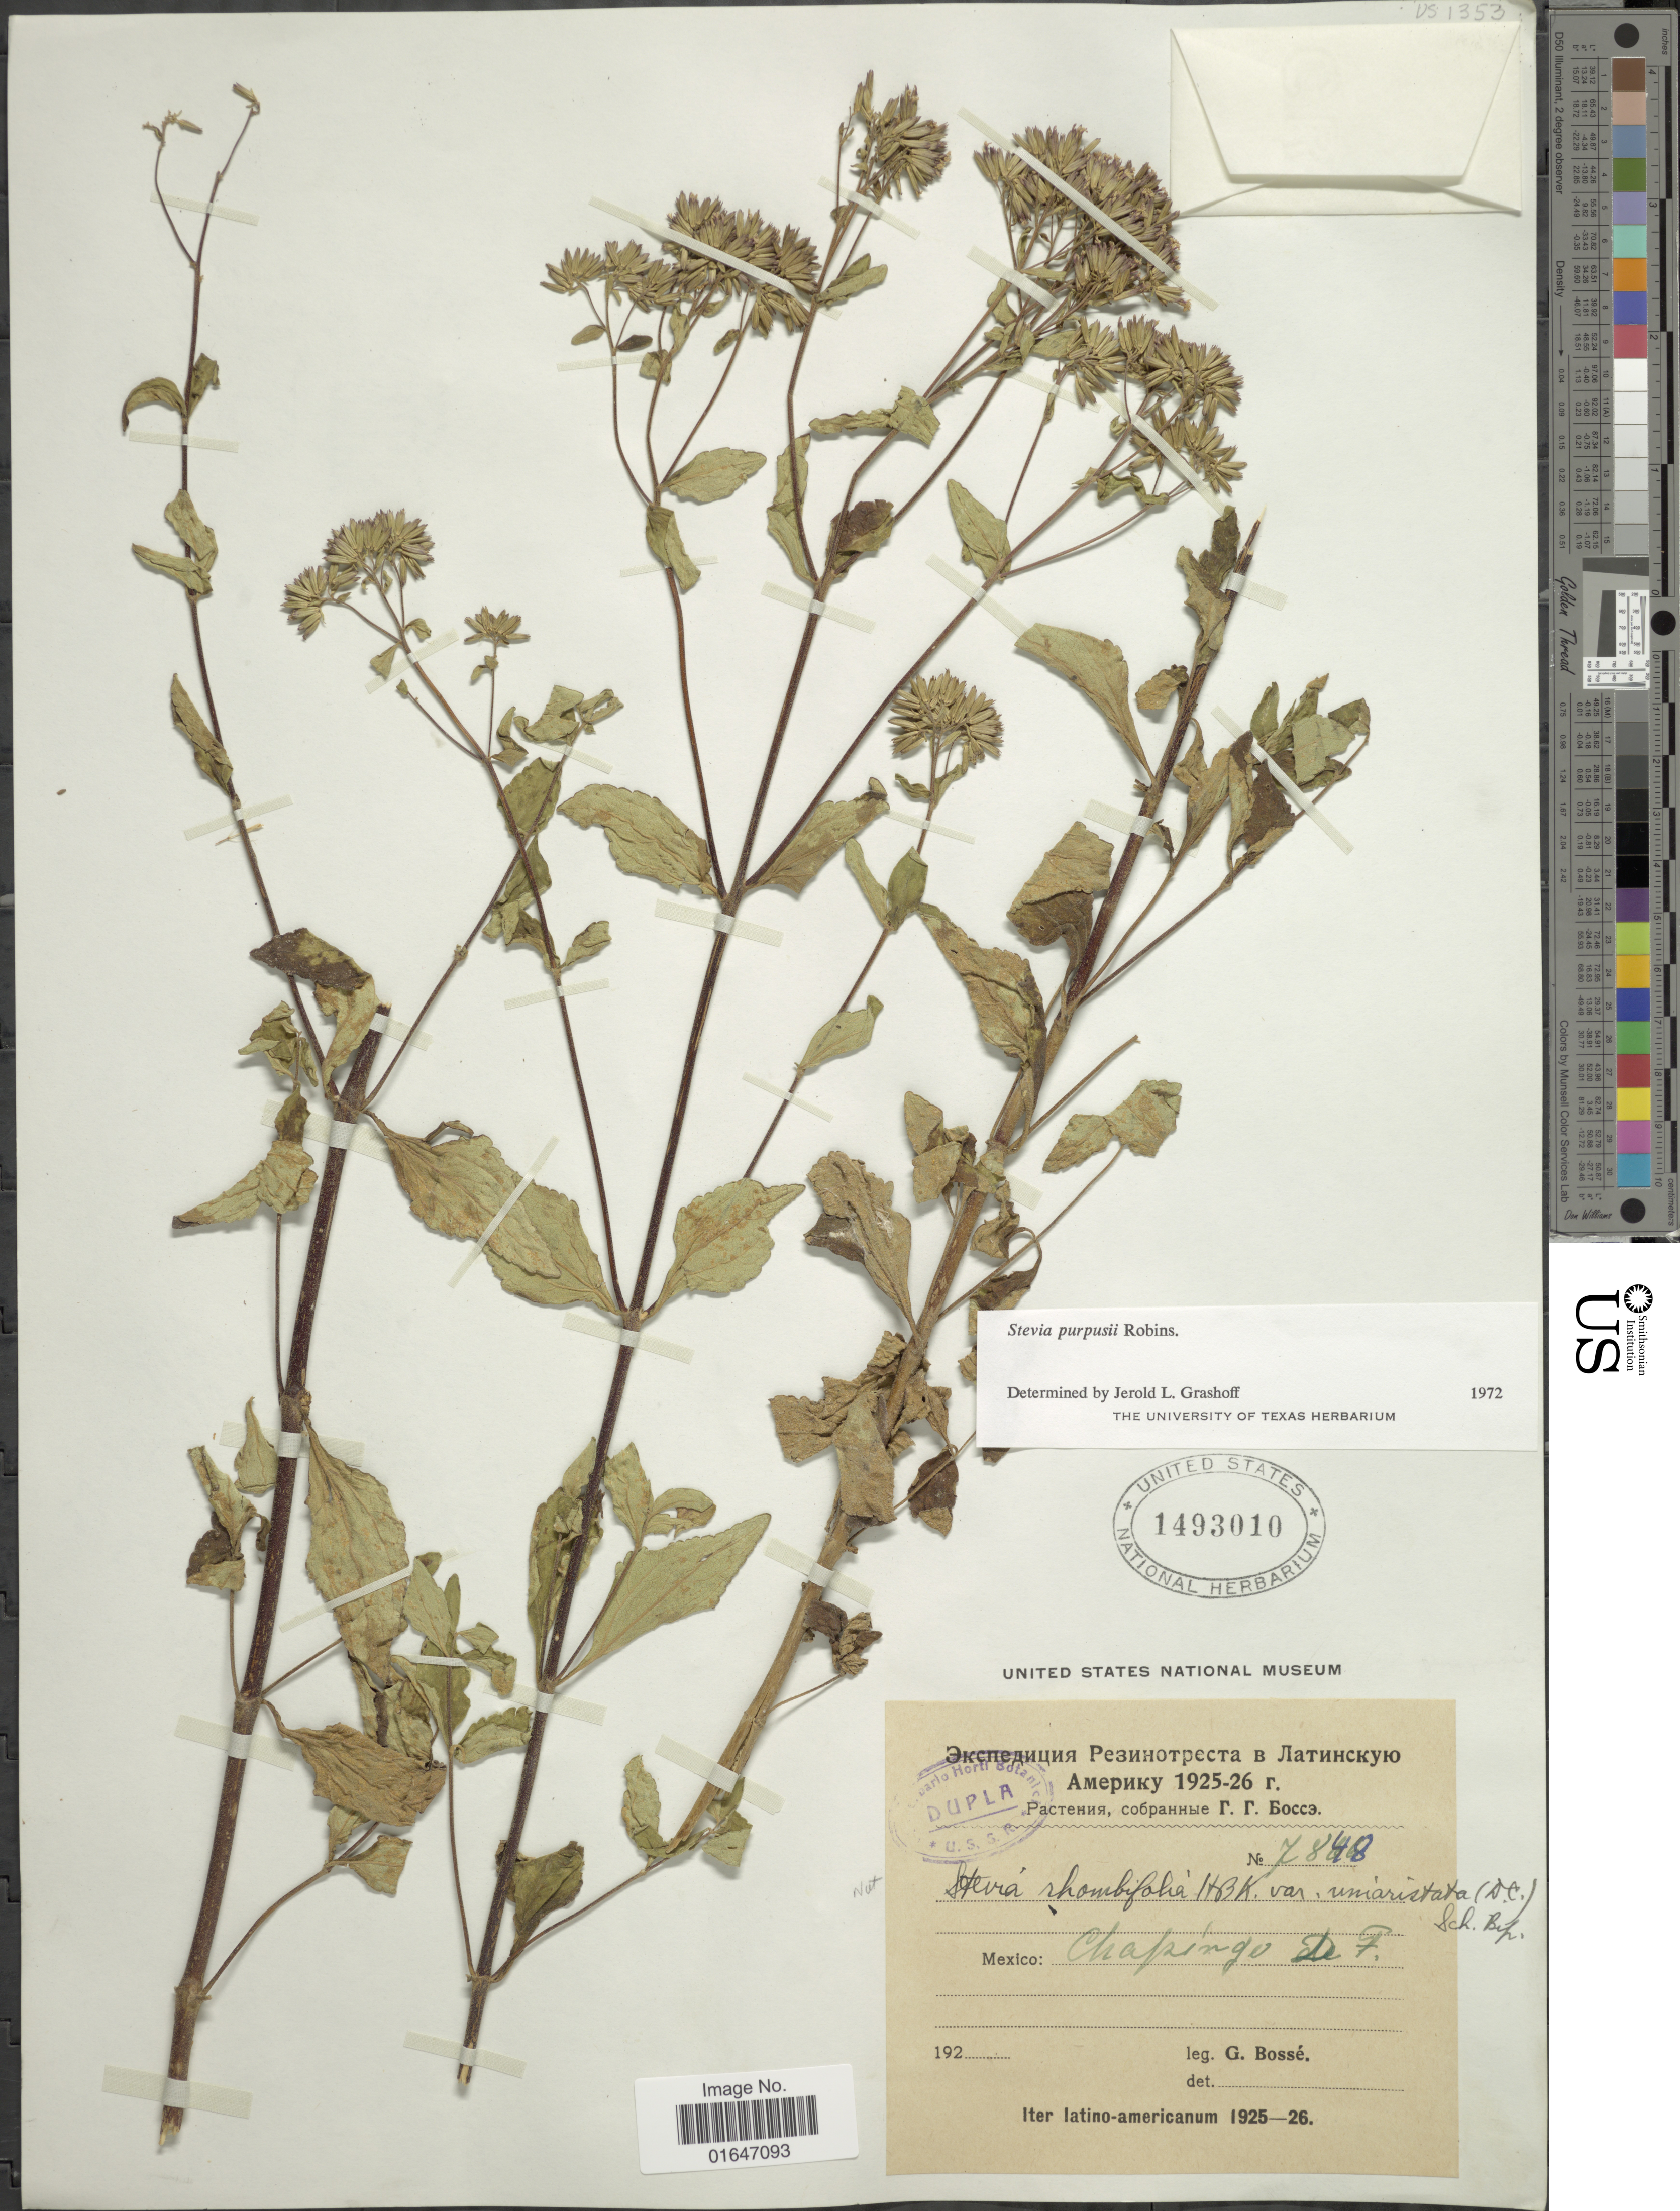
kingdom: Plantae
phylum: Tracheophyta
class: Magnoliopsida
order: Asterales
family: Asteraceae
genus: Stevia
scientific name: Stevia purpusii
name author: B.L. Rob.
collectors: G. Bossé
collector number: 7848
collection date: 1925/1926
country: Mexico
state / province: Distrito Federal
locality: Mexico, Chapingo, D.F.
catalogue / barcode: US 1493010